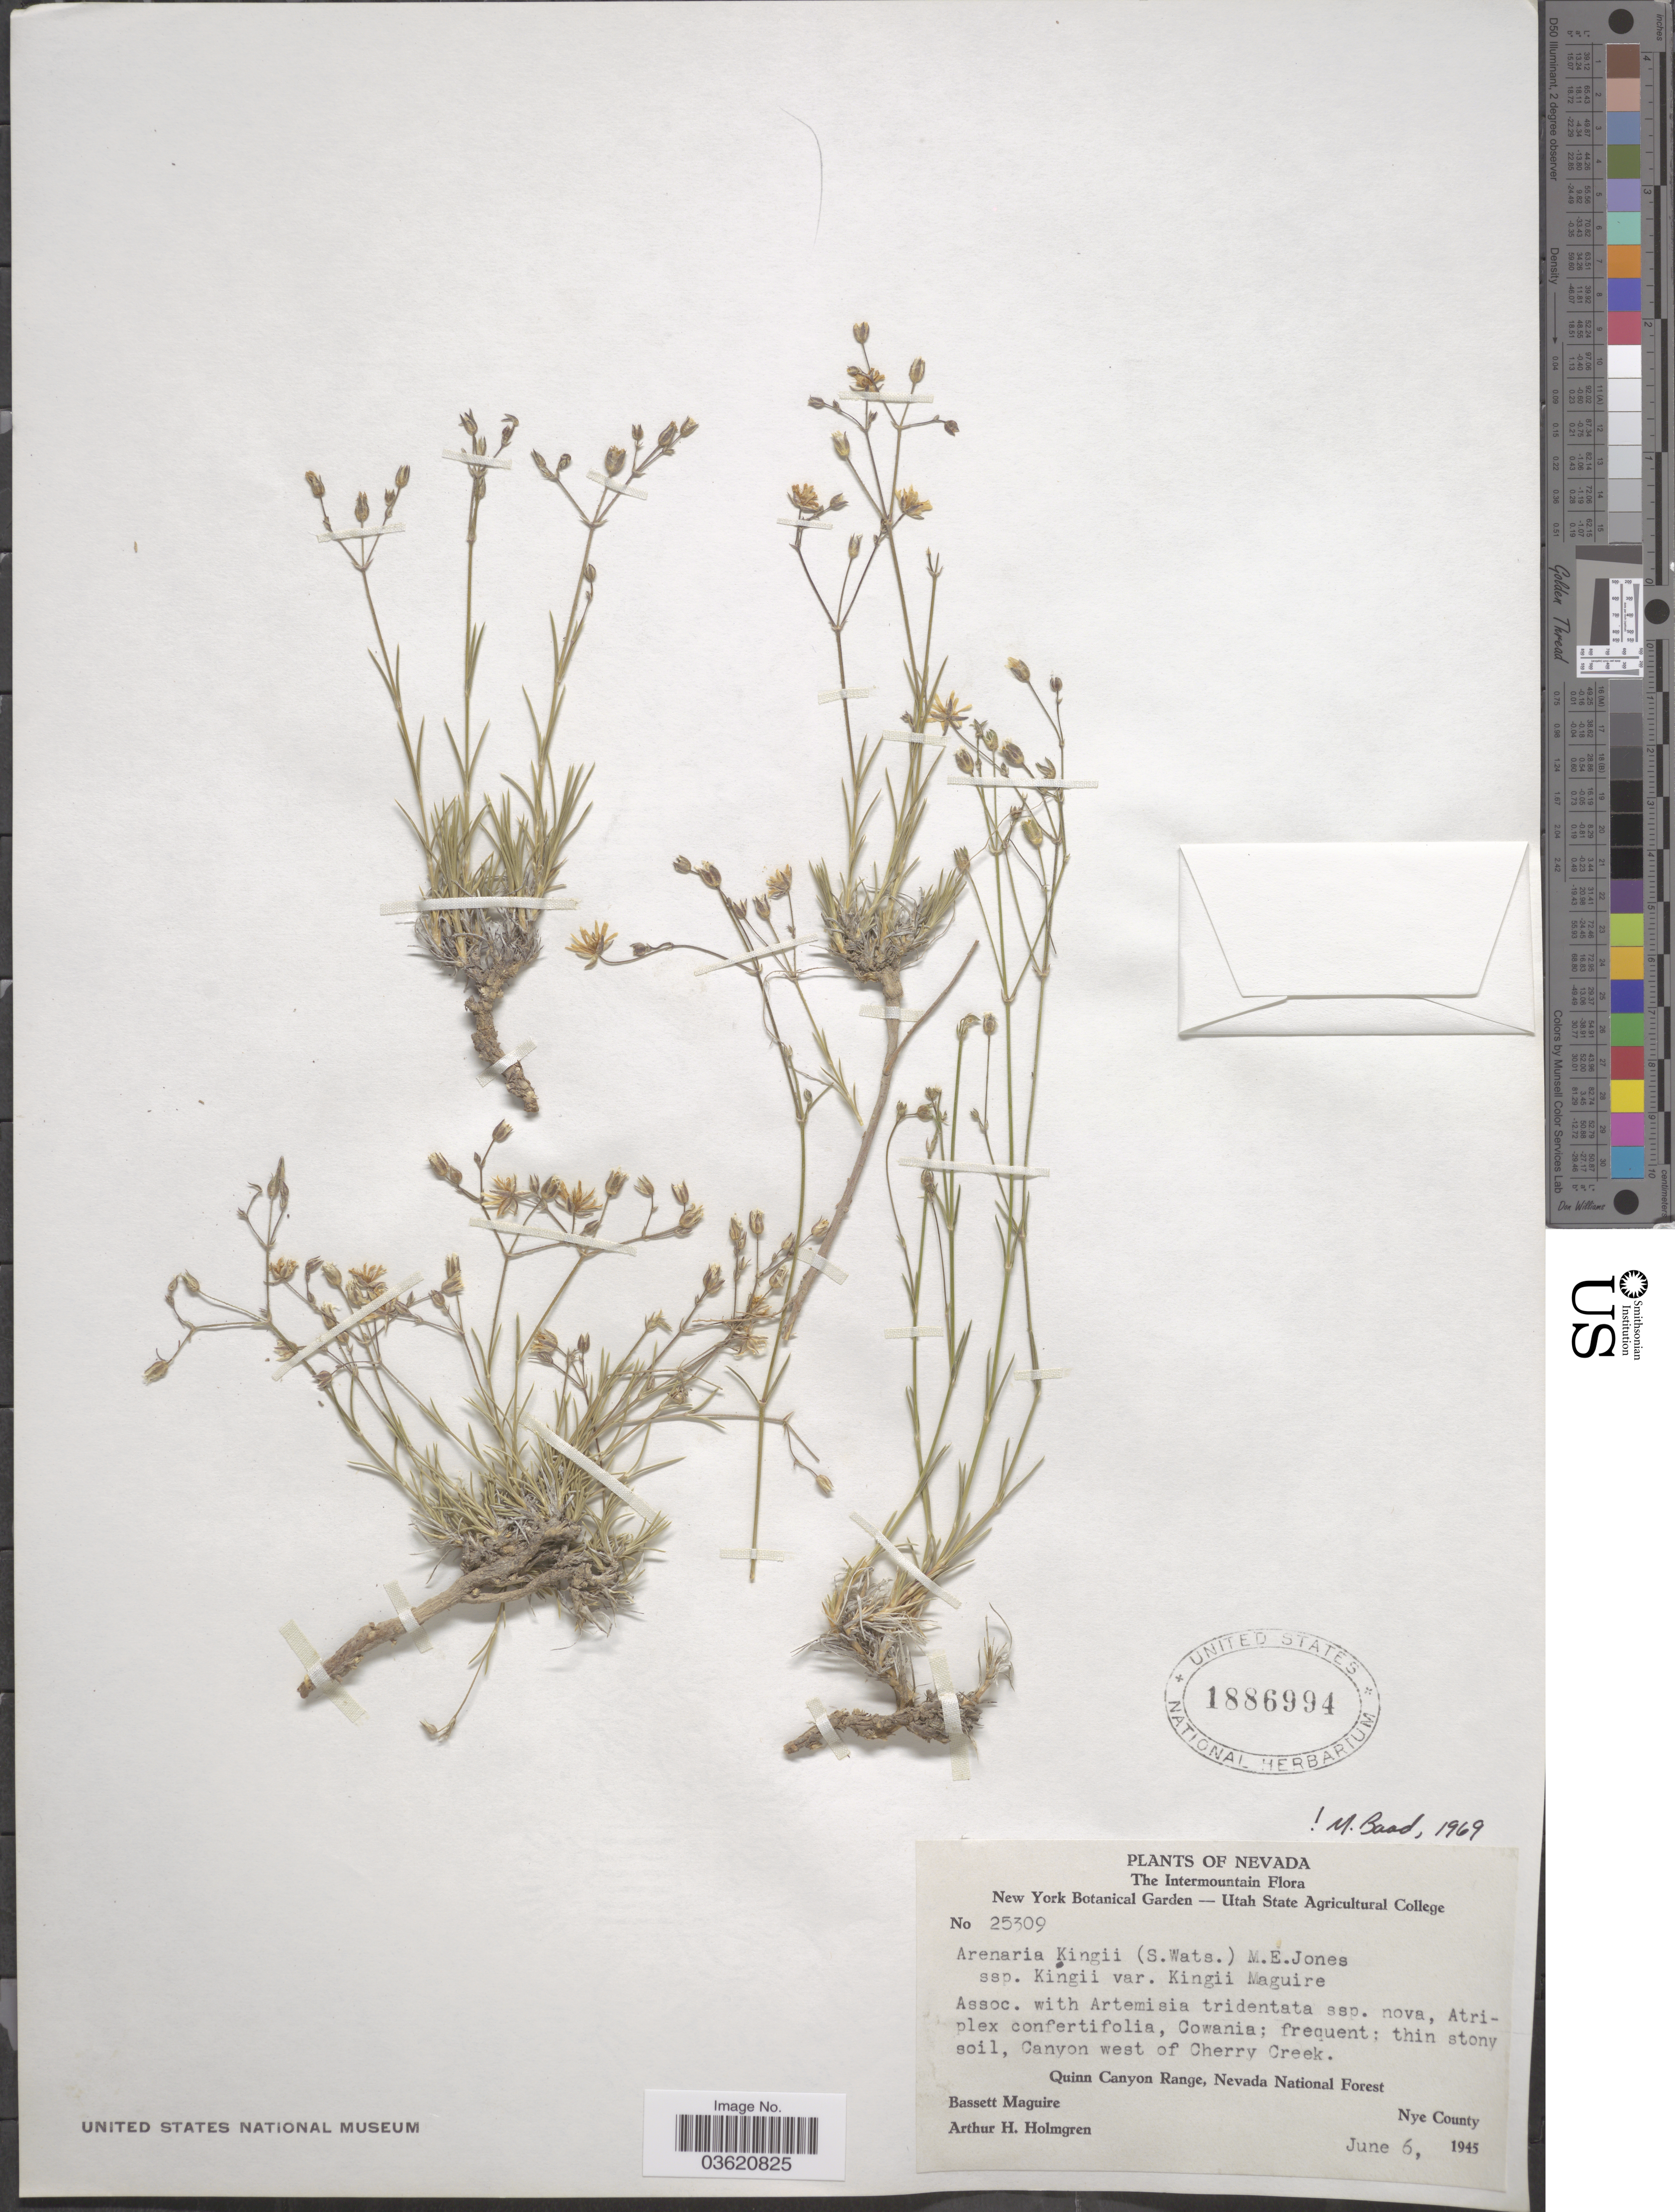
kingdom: Plantae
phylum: Tracheophyta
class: Magnoliopsida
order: Caryophyllales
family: Caryophyllaceae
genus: Eremogone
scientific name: Eremogone kingii var. kingii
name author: (S. Watson) Ikonn.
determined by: U.S. National Herbarium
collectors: B. Maguire & A. H. Holmgren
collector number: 25309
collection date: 1945-06-06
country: United States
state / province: Nevada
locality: The Intermountain. Canyon west of Cherry Creek. Quinn Canyon Range, Nevada National Forest. Nye County.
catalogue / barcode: US 1886994